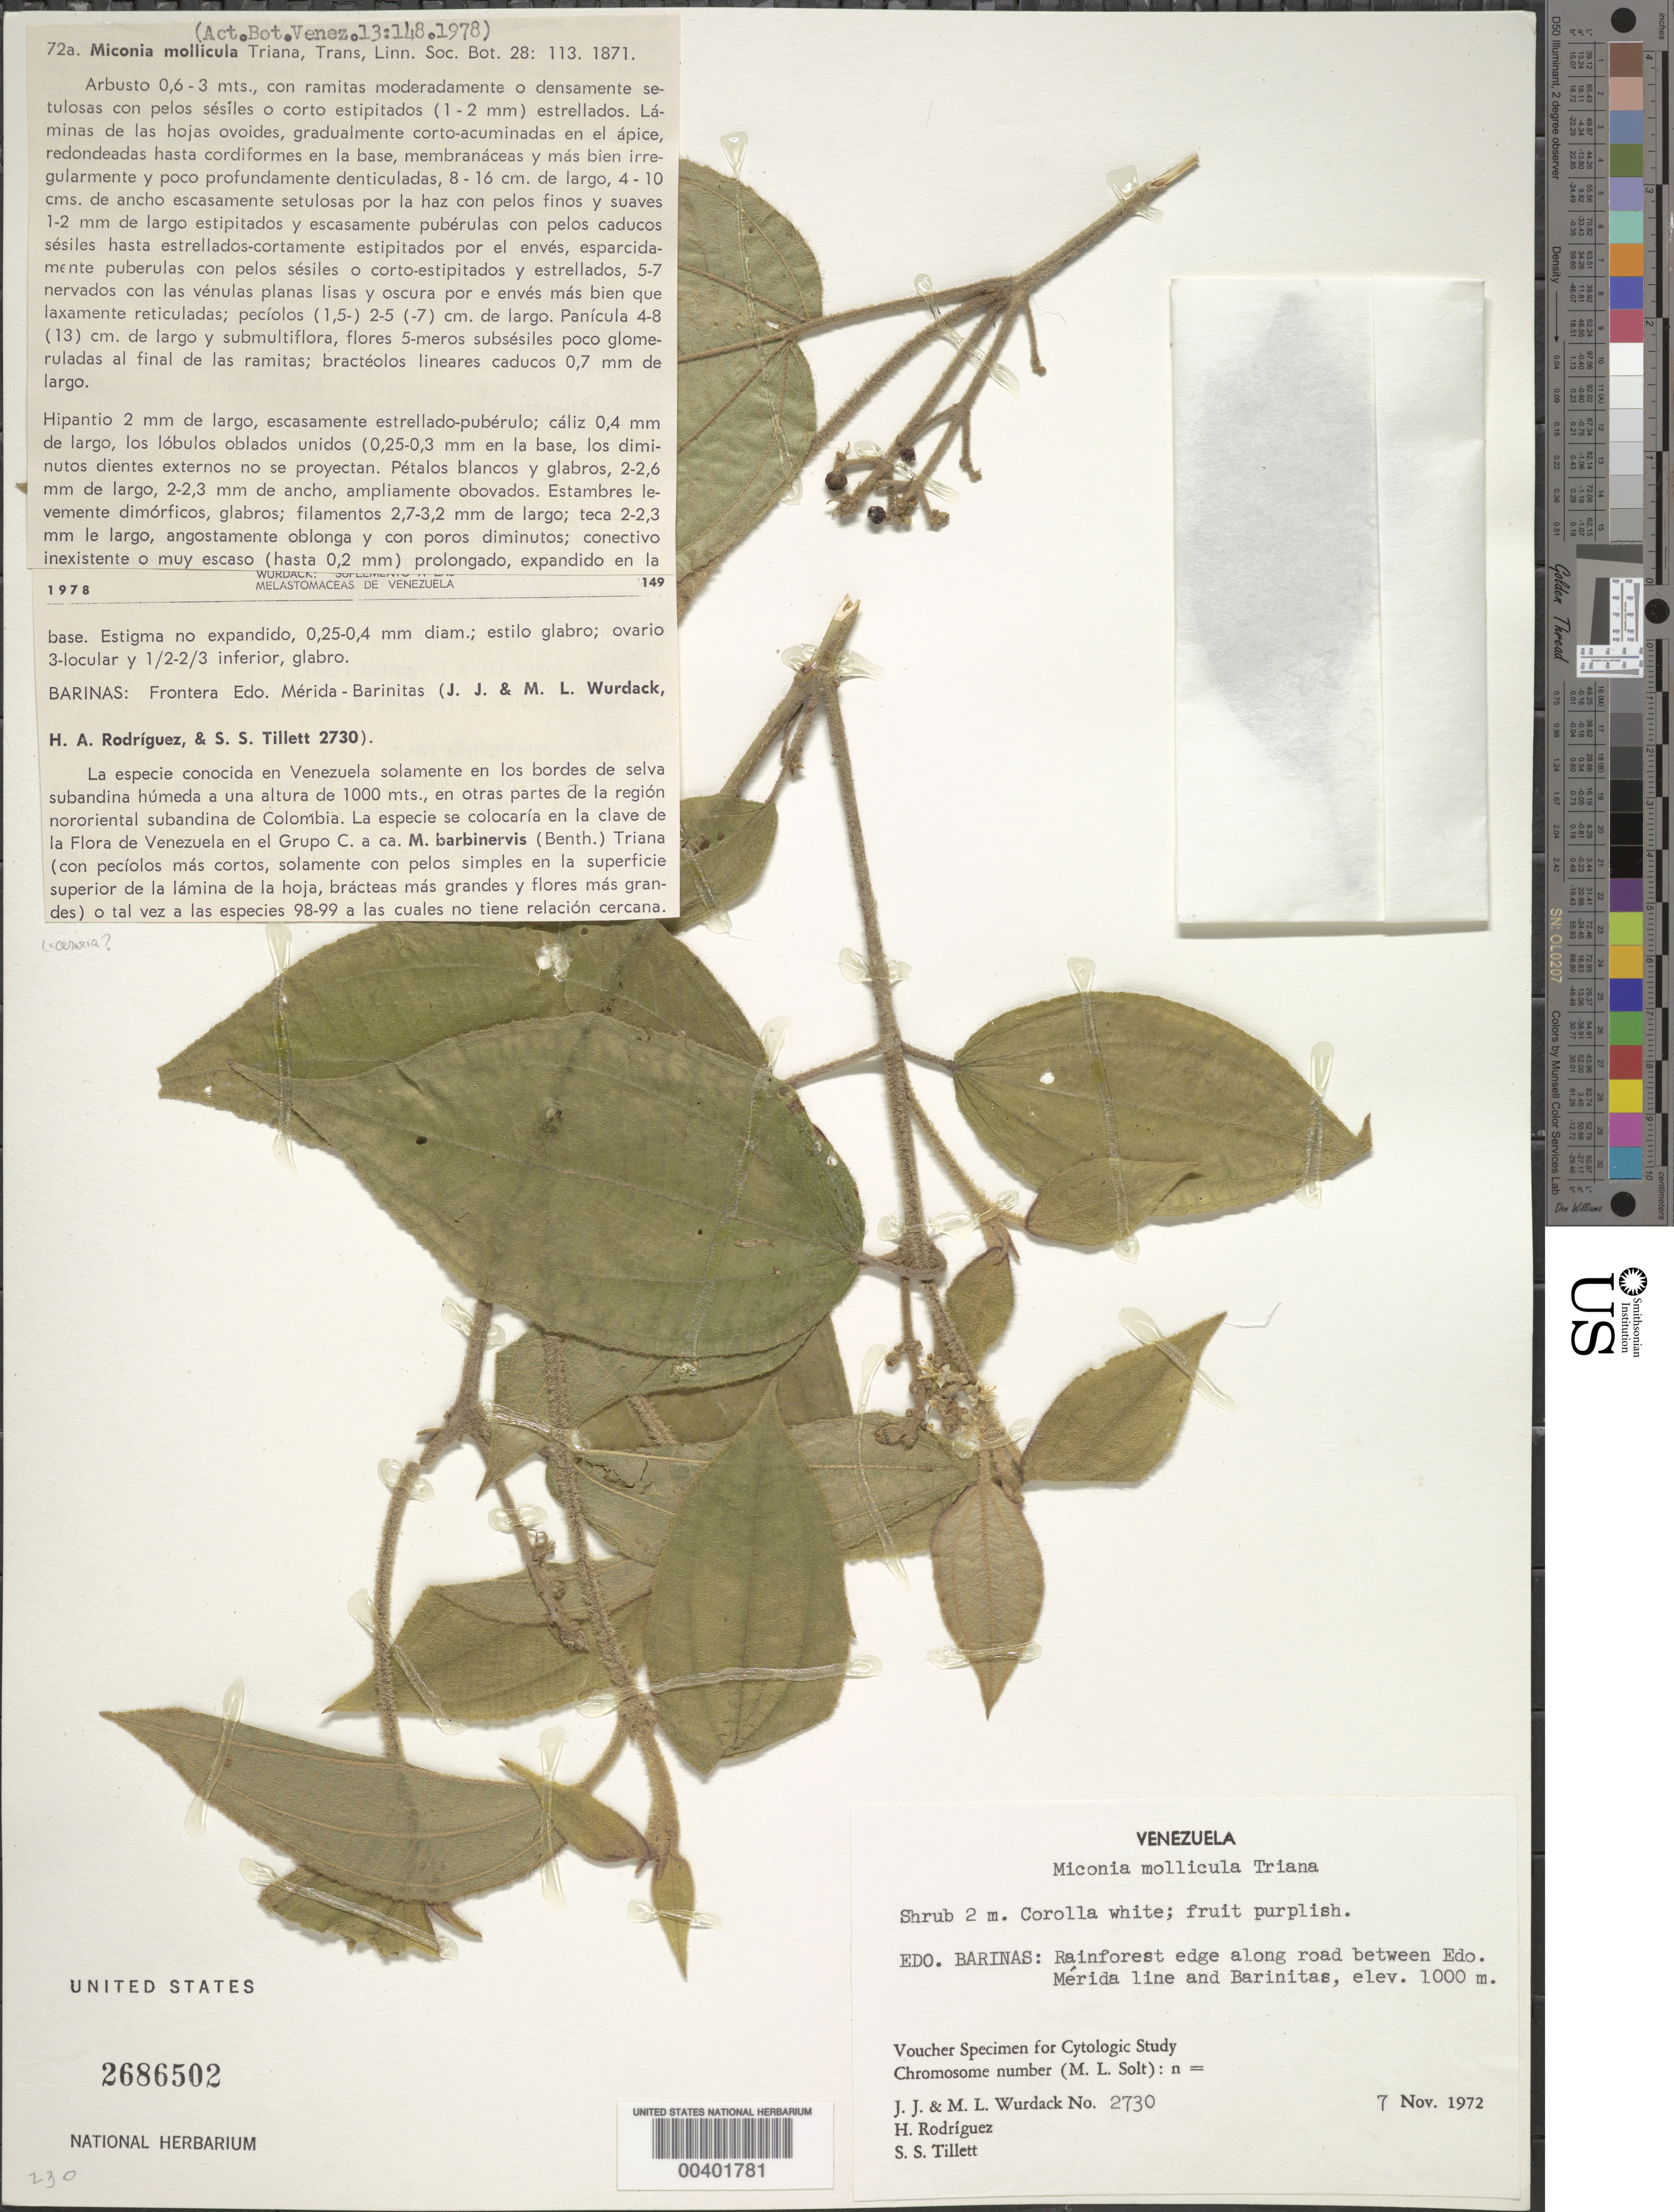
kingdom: Plantae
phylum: Tracheophyta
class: Magnoliopsida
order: Myrtales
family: Melastomataceae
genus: Miconia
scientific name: Miconia mollicula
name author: Triana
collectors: J. J. Wurdack, M. L. Wurdack, H. Rodríguez & S. S. Tillett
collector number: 2730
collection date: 1972-11-07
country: Venezuela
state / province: Barinas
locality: Edo. Barinas: Rainforest edge along road between Edo. Mérida line and Barinitas.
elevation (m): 1000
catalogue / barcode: US 2686502